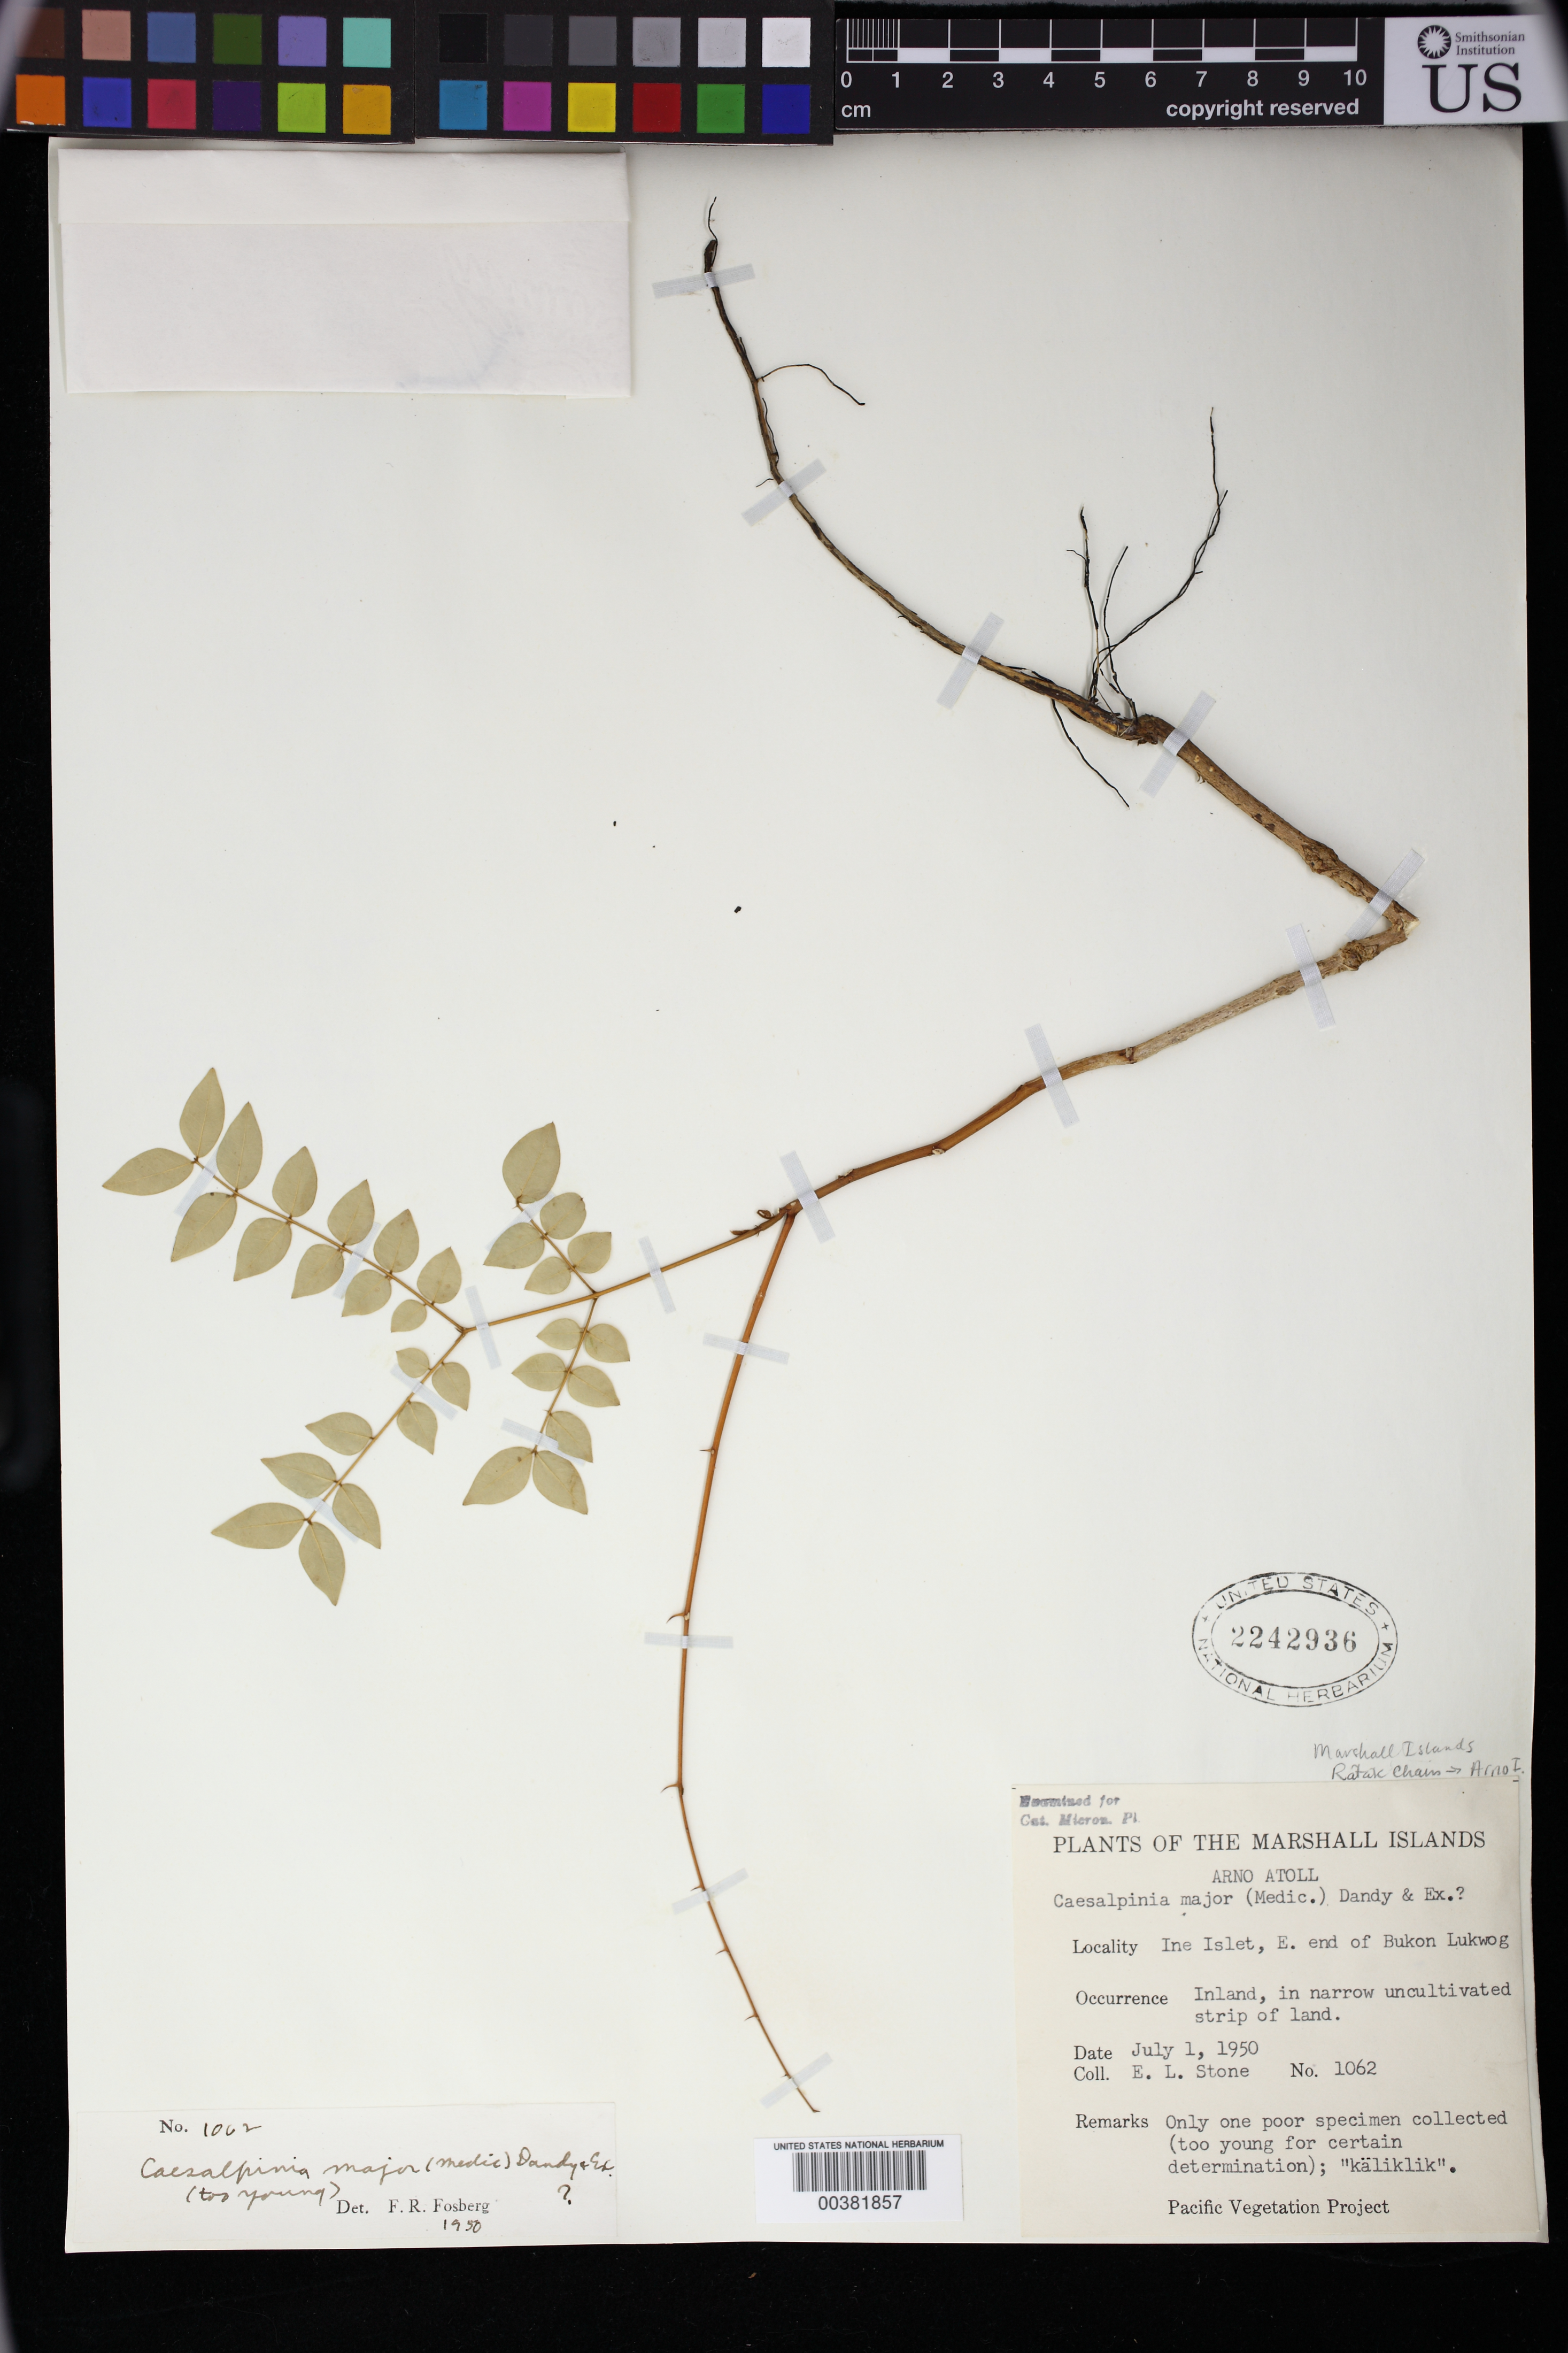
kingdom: Plantae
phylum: Tracheophyta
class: Magnoliopsida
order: Fabales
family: Fabaceae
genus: Caesalpinia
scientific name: Caesalpinia sp.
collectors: E. L. Stone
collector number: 1062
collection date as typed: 01 Jul 1950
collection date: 1950-07-01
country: Marshall Islands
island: Arno Atoll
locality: Ine Islet, E end of Bukon Lukwog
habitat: In narrow uncultivated strip of land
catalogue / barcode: US 2242936